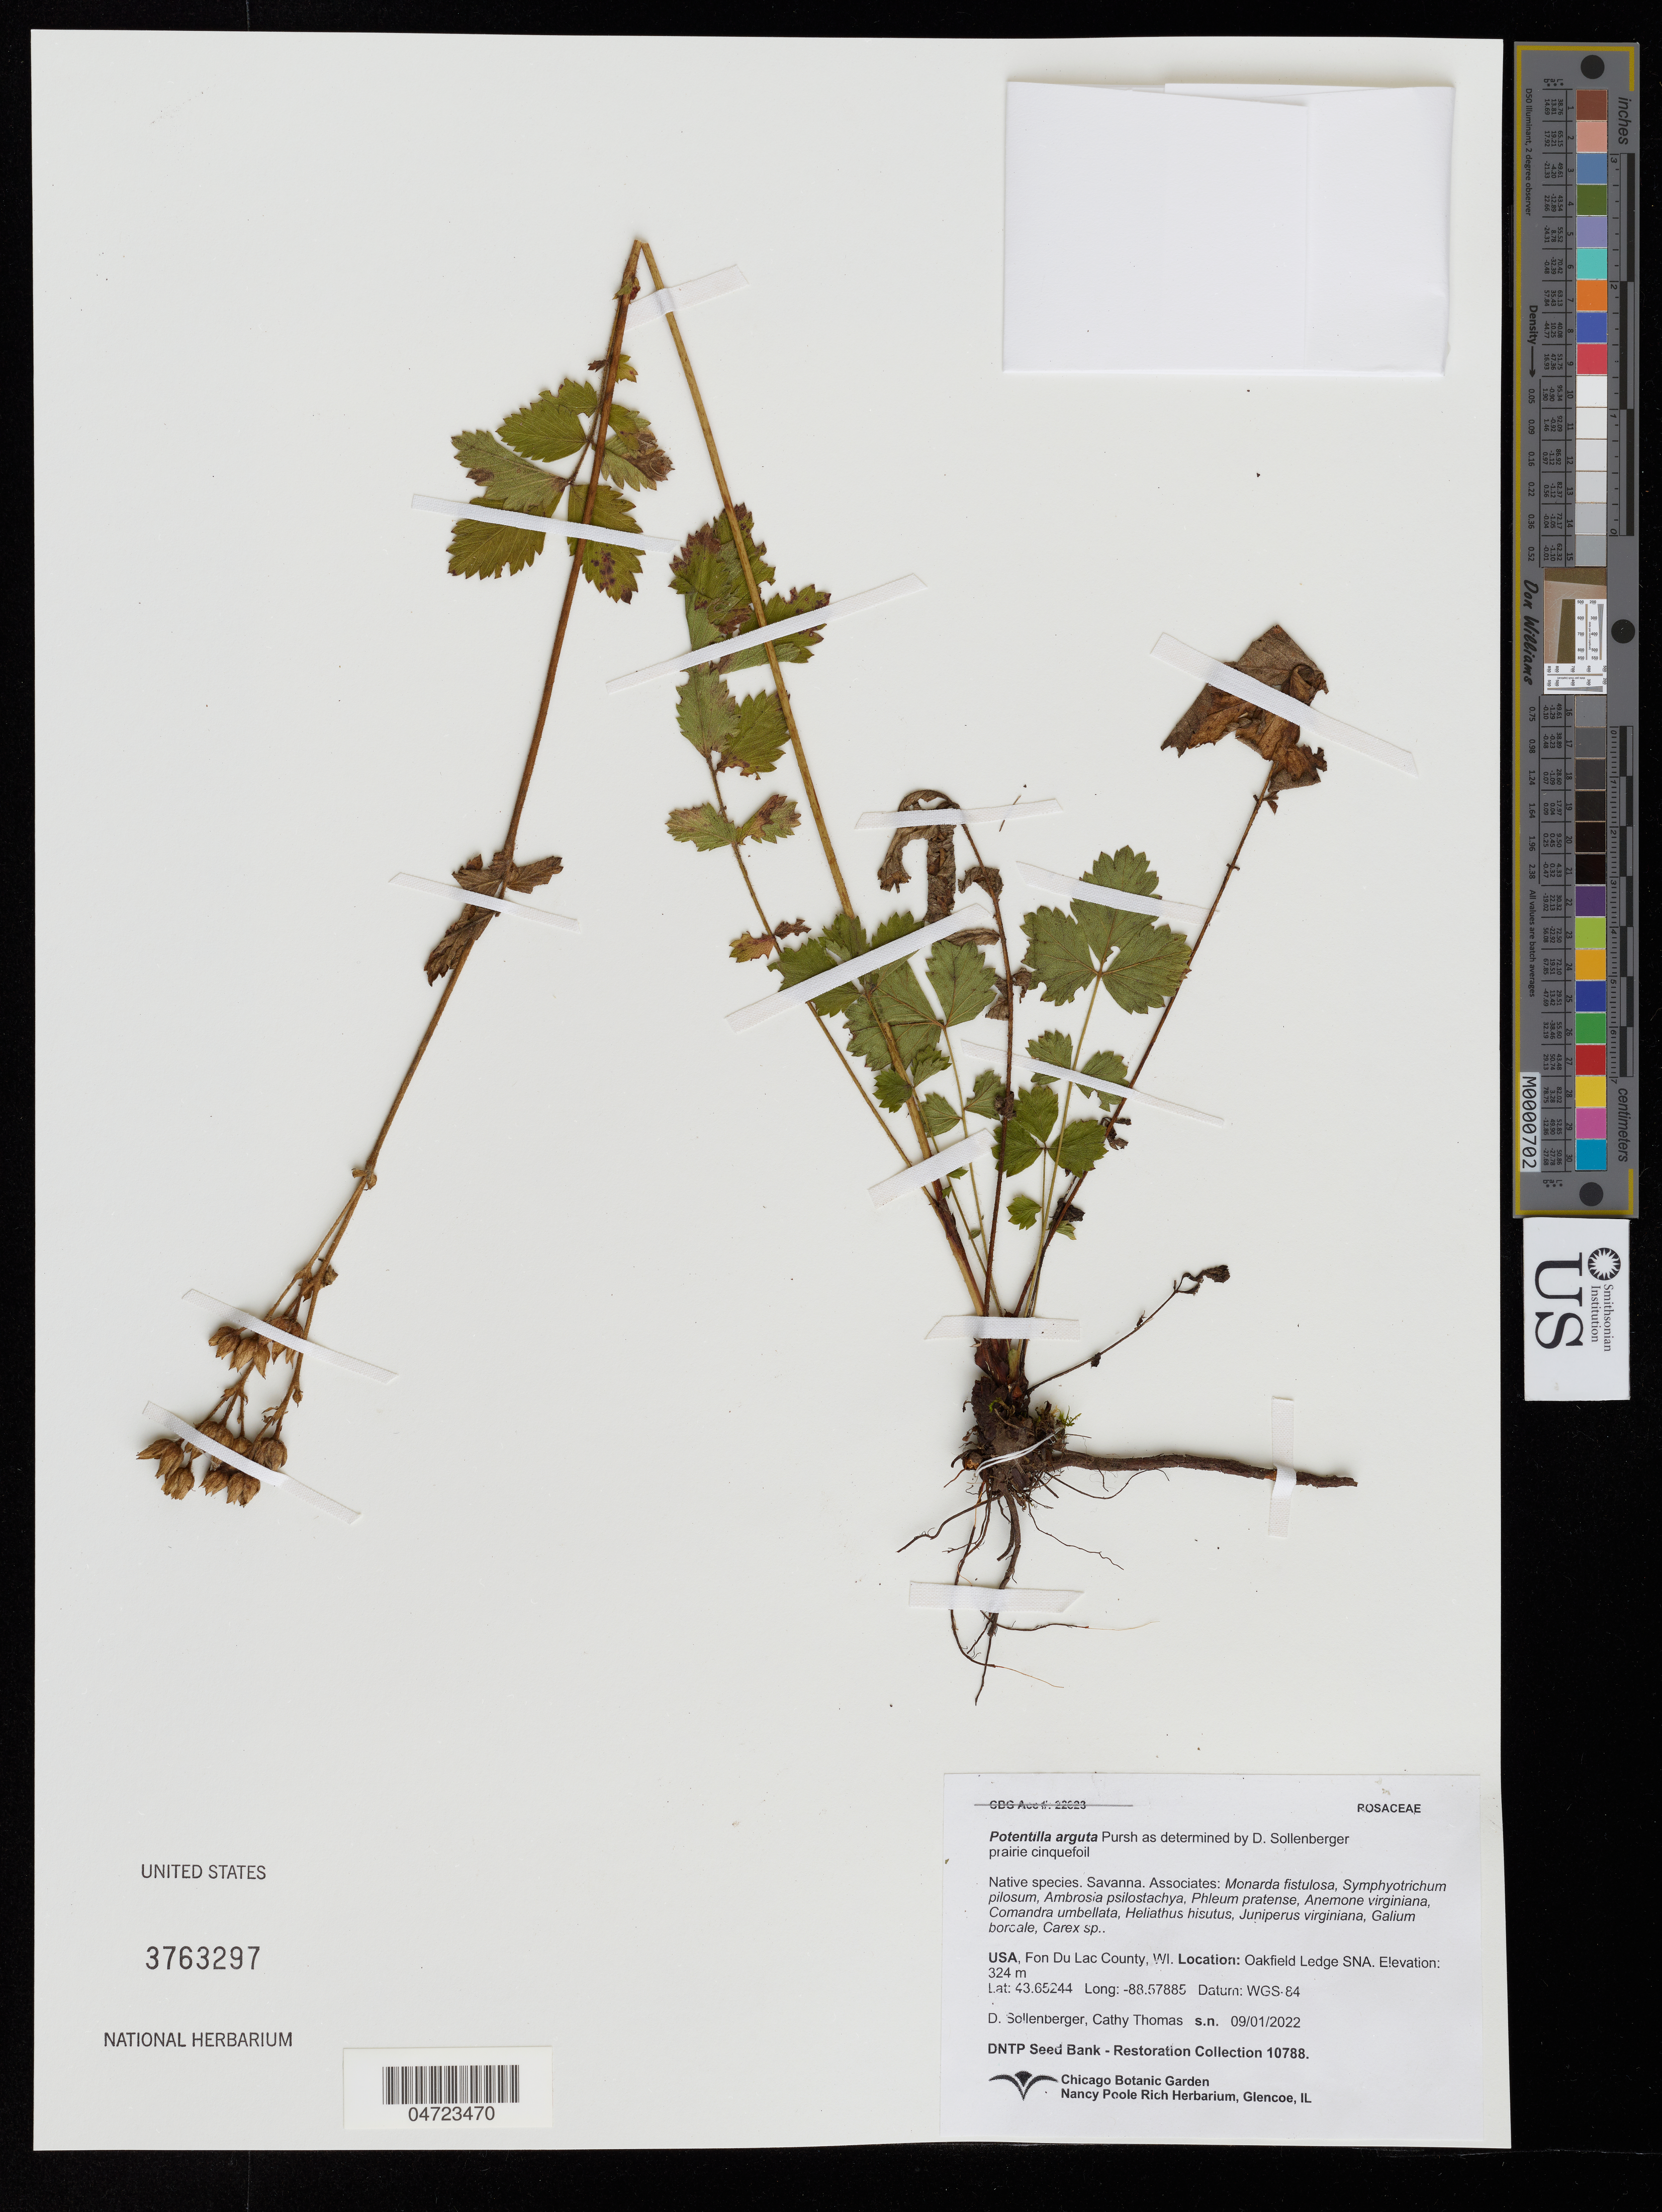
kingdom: Plantae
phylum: Tracheophyta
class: Magnoliopsida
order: Rosales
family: Rosaceae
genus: Potentilla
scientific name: Potentilla arguta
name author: Pursh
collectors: D. Sollenberger & C. Thomas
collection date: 2022-09-01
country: United States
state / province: Wisconsin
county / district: Fon Du Lac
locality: Fon Du Lac County. Oakfield Ledge SNA.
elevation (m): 324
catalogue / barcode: US 3763297